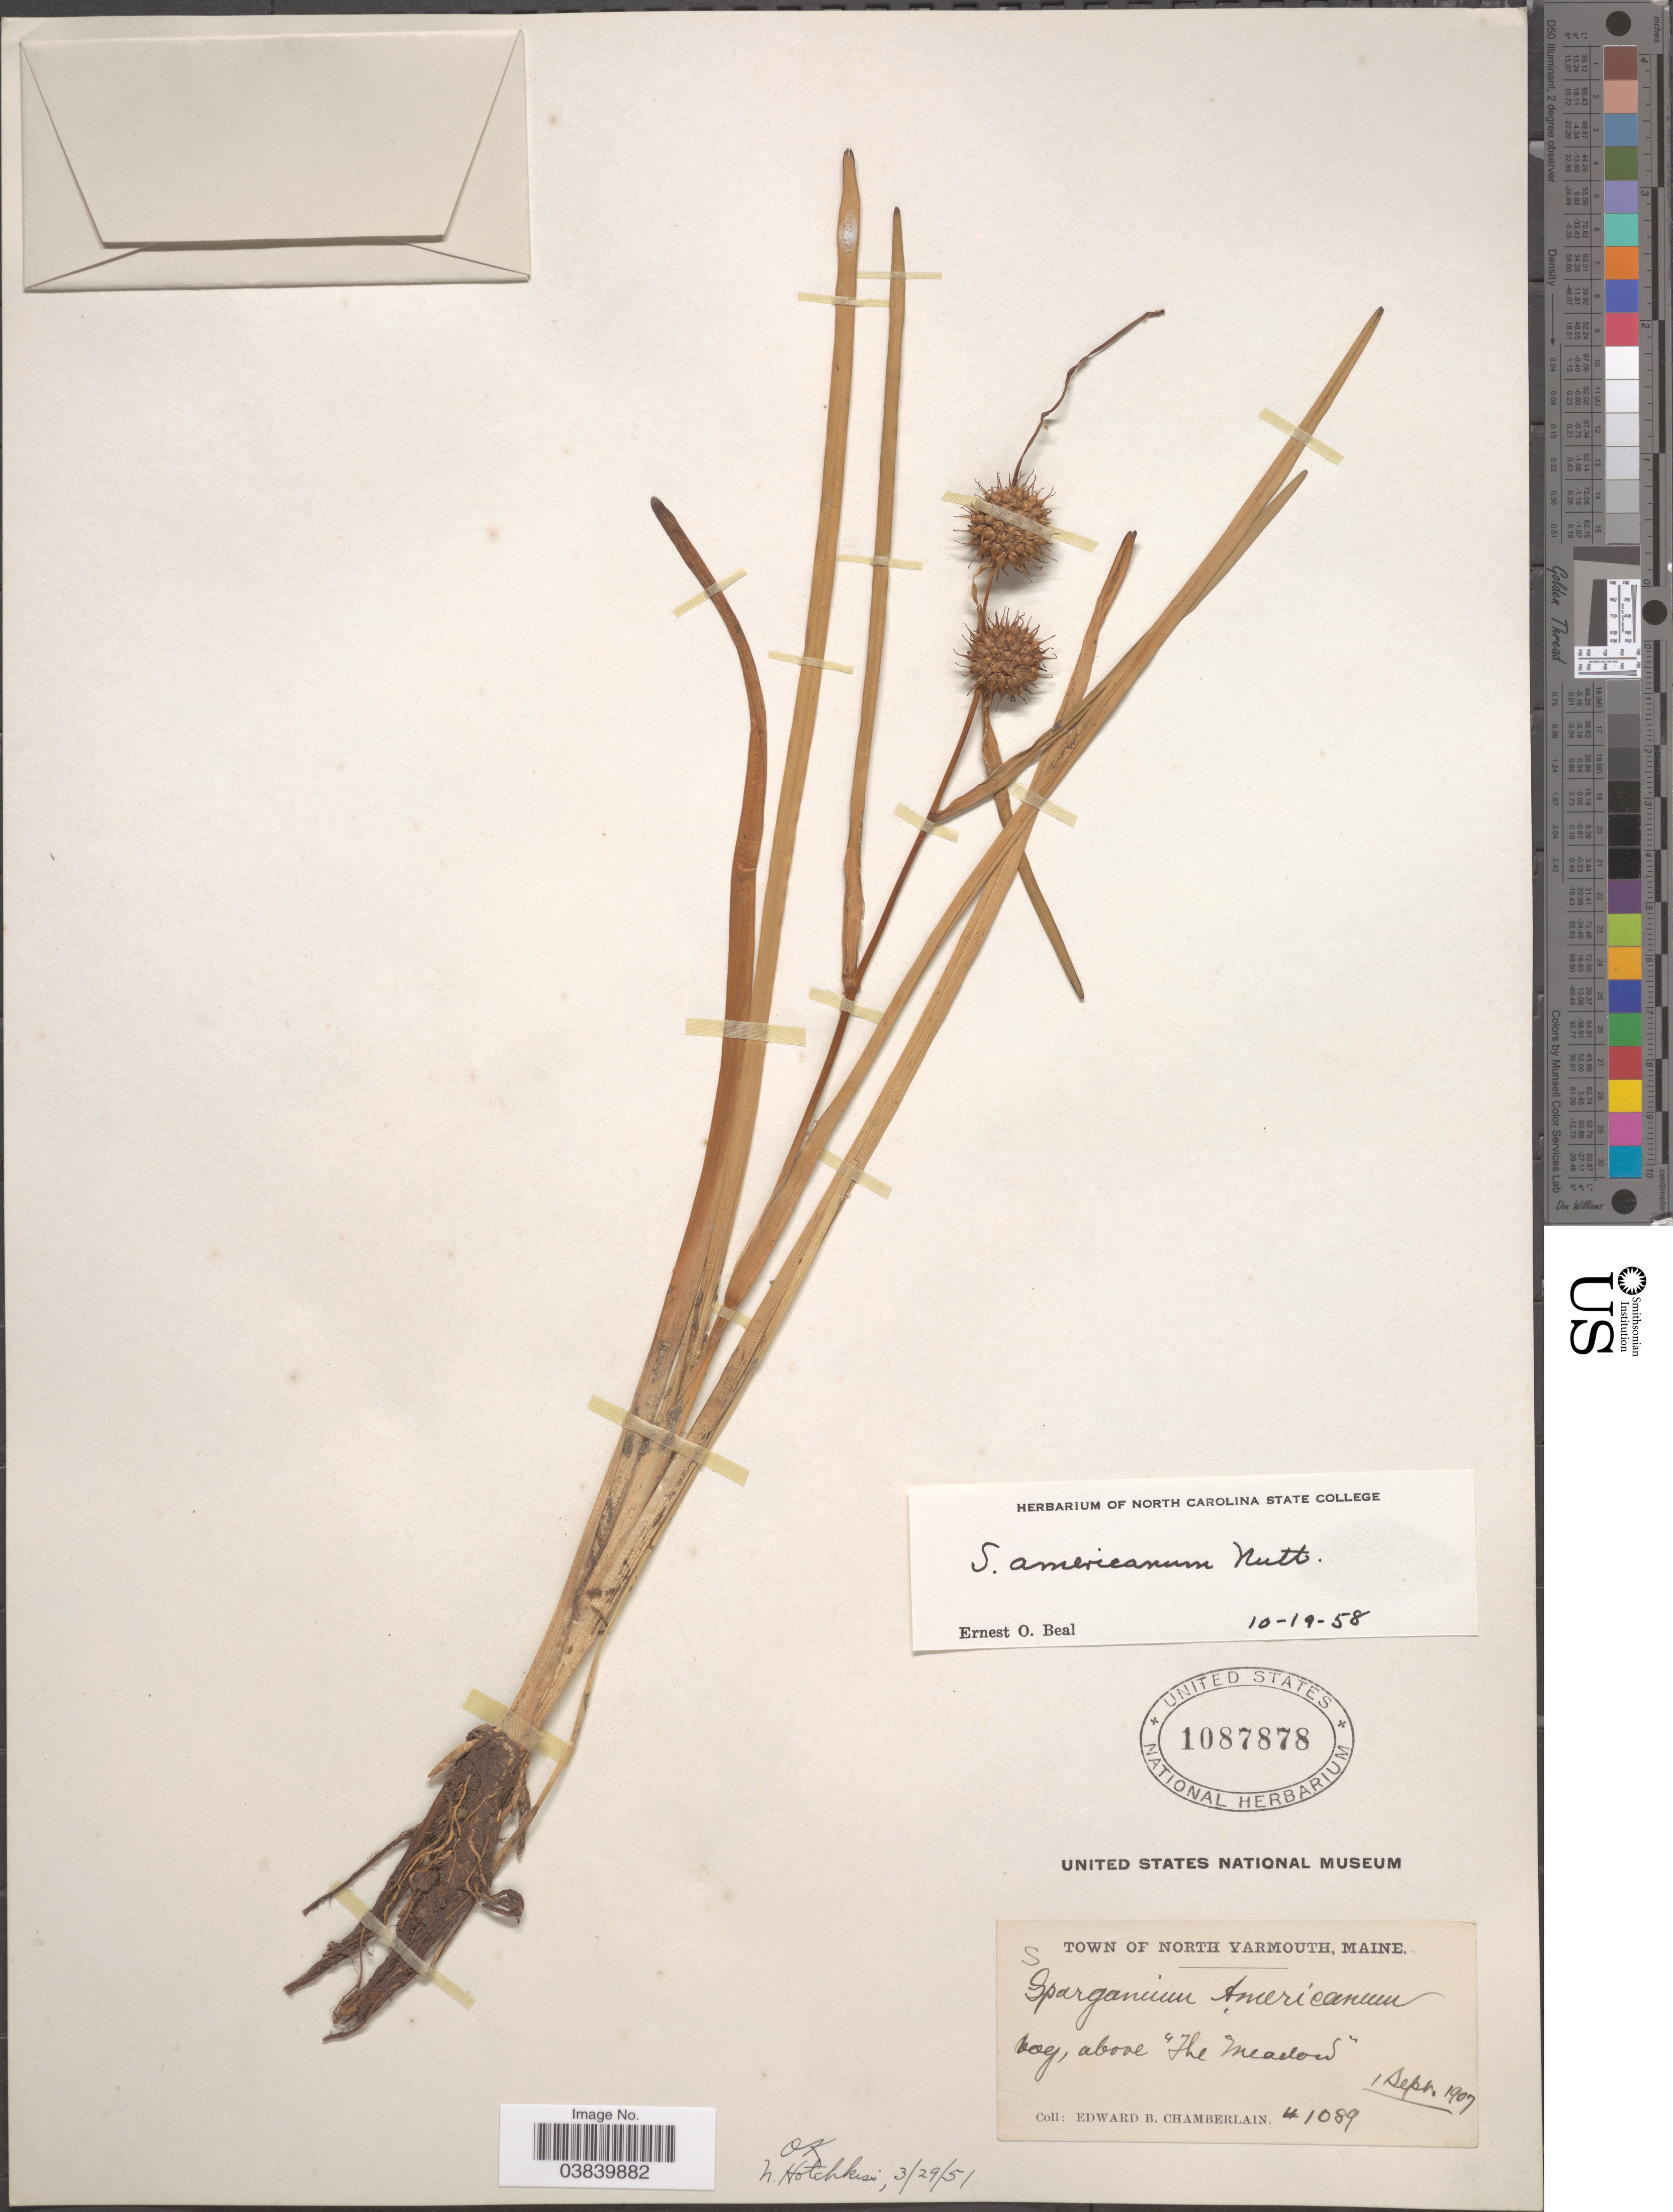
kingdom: Plantae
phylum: Tracheophyta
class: Liliopsida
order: Poales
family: Typhaceae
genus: Sparganium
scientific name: Sparganium americanum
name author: Nutt.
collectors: E. Chamberlain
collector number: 41089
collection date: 1907-09-01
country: United States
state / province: Maine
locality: Town of North Yarmouth.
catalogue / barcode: US 1087878